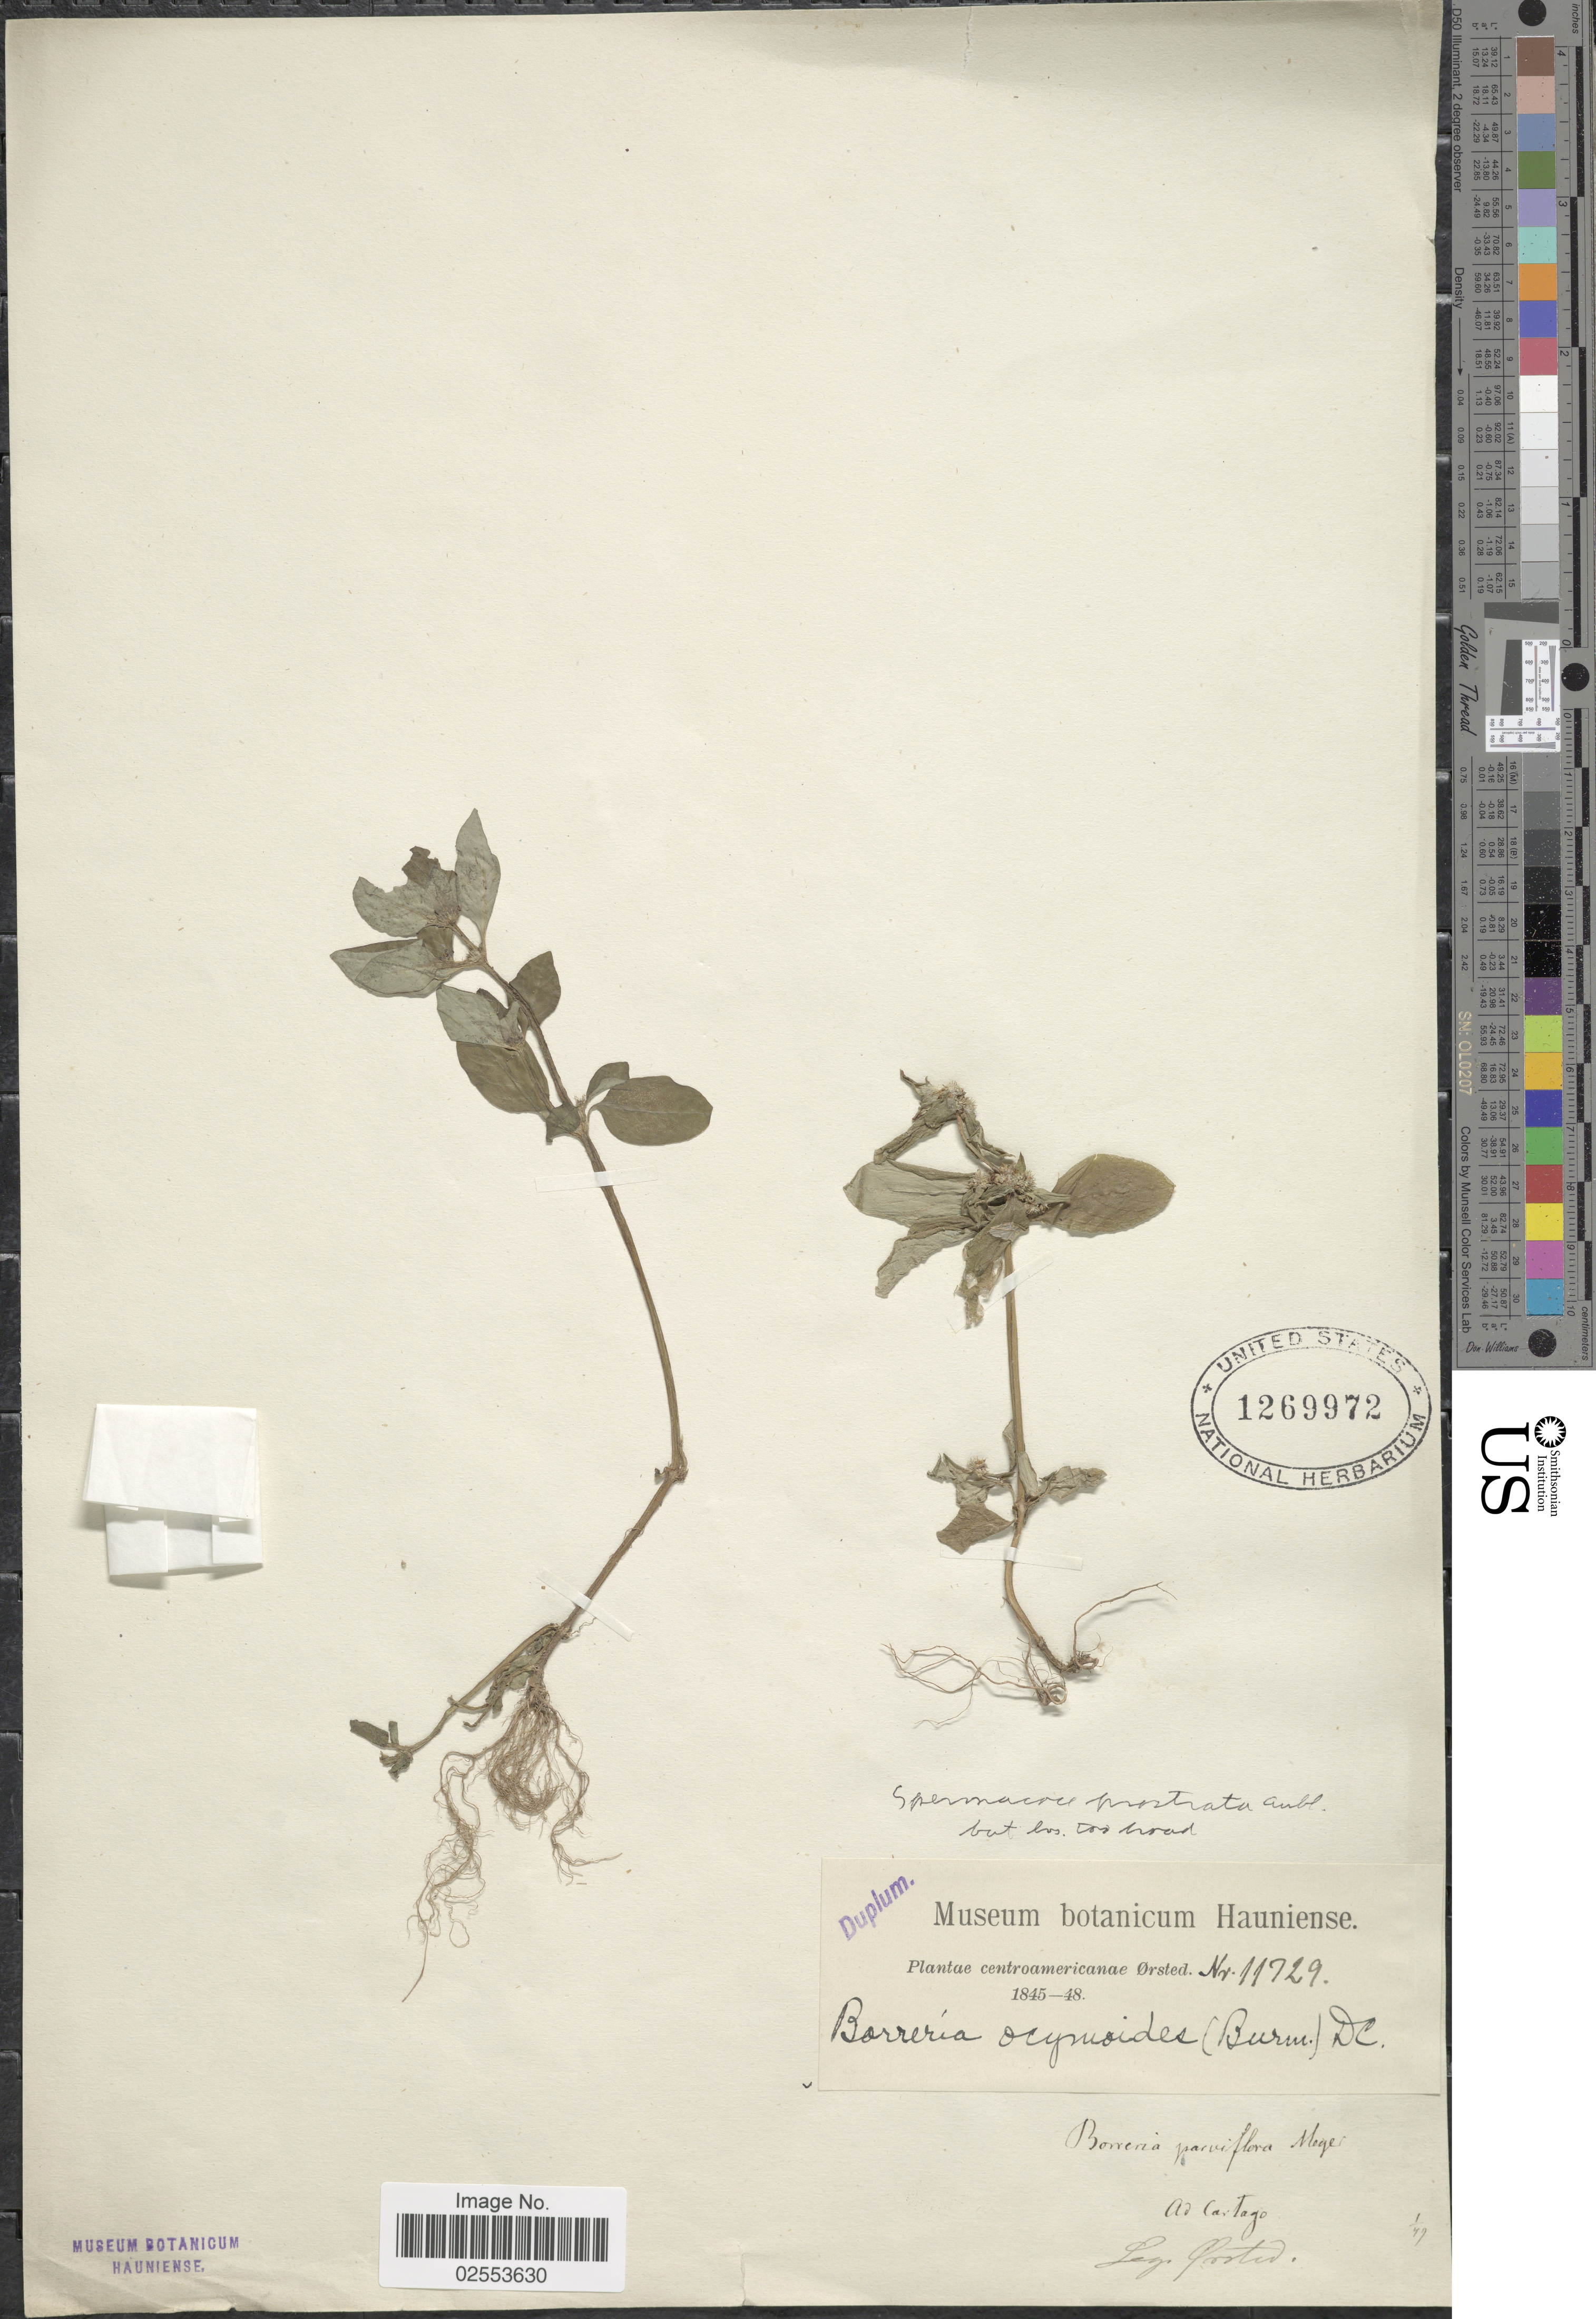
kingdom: Plantae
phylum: Tracheophyta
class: Magnoliopsida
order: Gentianales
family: Rubiaceae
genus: Spermacoce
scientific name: Spermacoce prostrata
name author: Aubl.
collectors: Ørsted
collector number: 11729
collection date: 1845/1848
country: Costa Rica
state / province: Cartago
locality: Ad Cartago, centroamericanae.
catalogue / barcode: US 1269972